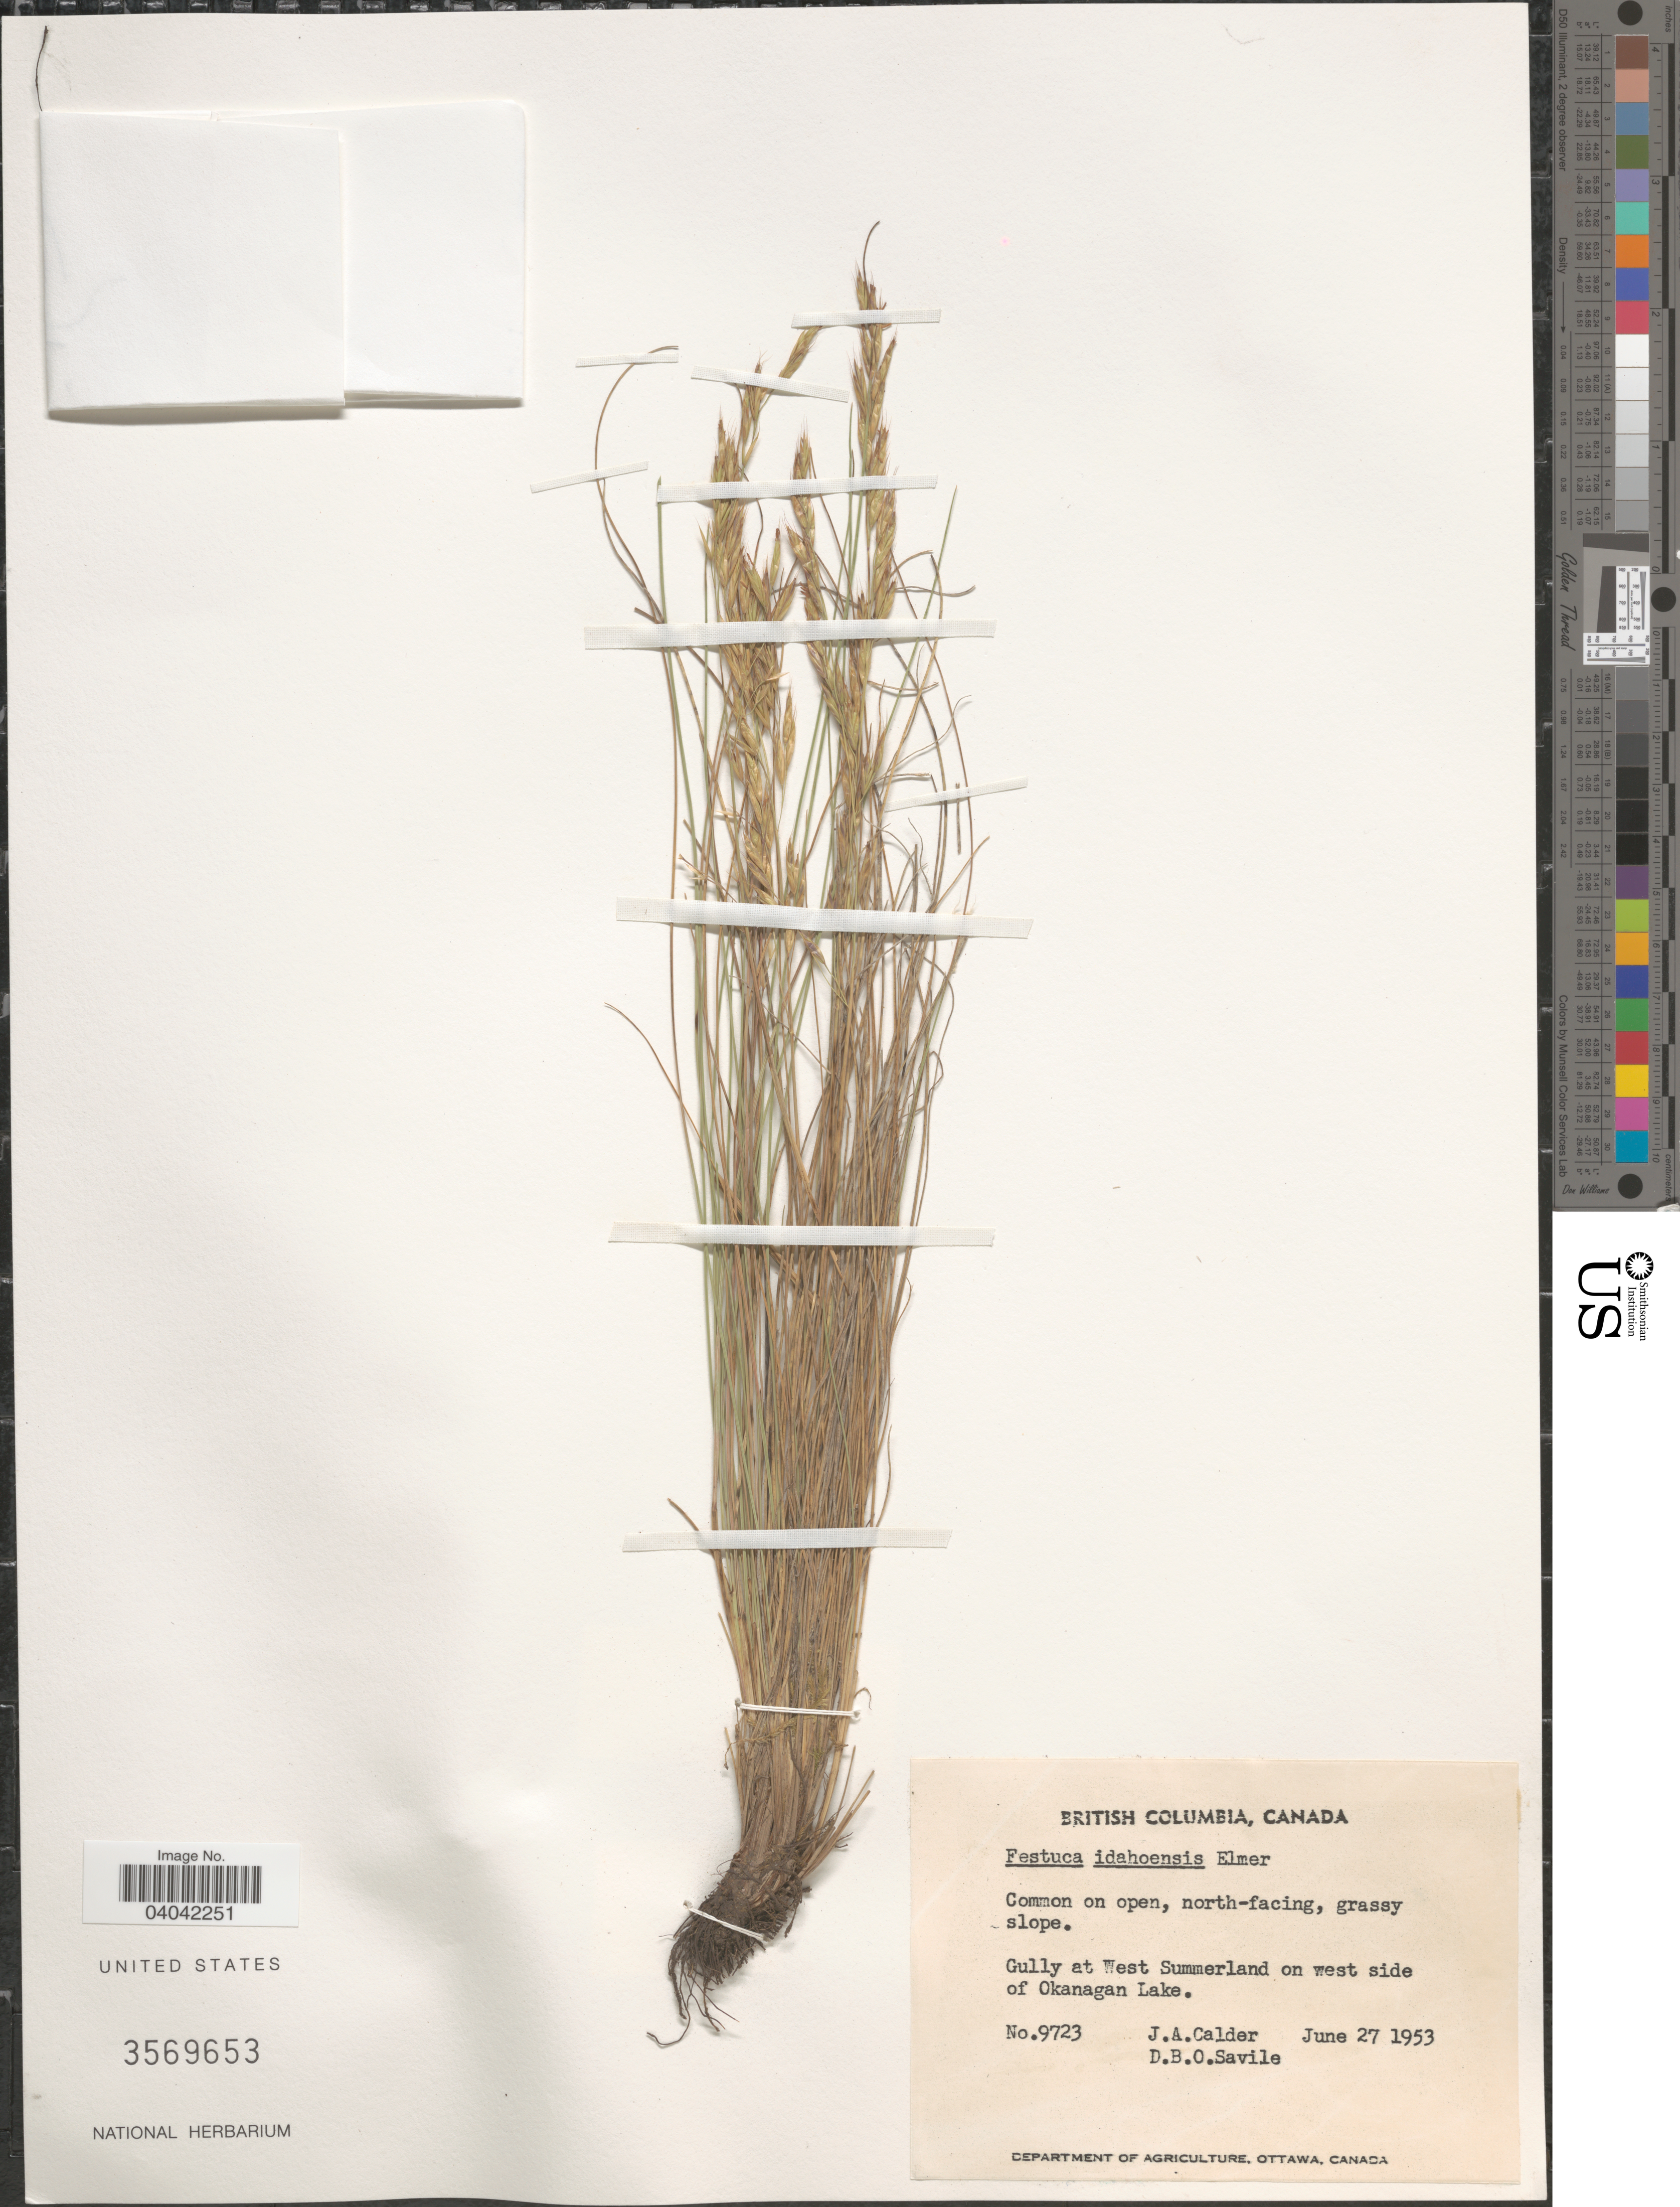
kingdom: Plantae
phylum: Tracheophyta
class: Liliopsida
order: Poales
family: Poaceae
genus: Festuca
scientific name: Festuca idahoensis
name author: Elmer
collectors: J. A. Calder & D. Savile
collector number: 9723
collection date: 1953-06-27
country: Canada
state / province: British Columbia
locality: On open, north-facing, grassy slope. Gully at West Summerland on west side of Okanagan Lake.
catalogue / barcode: US 3569653